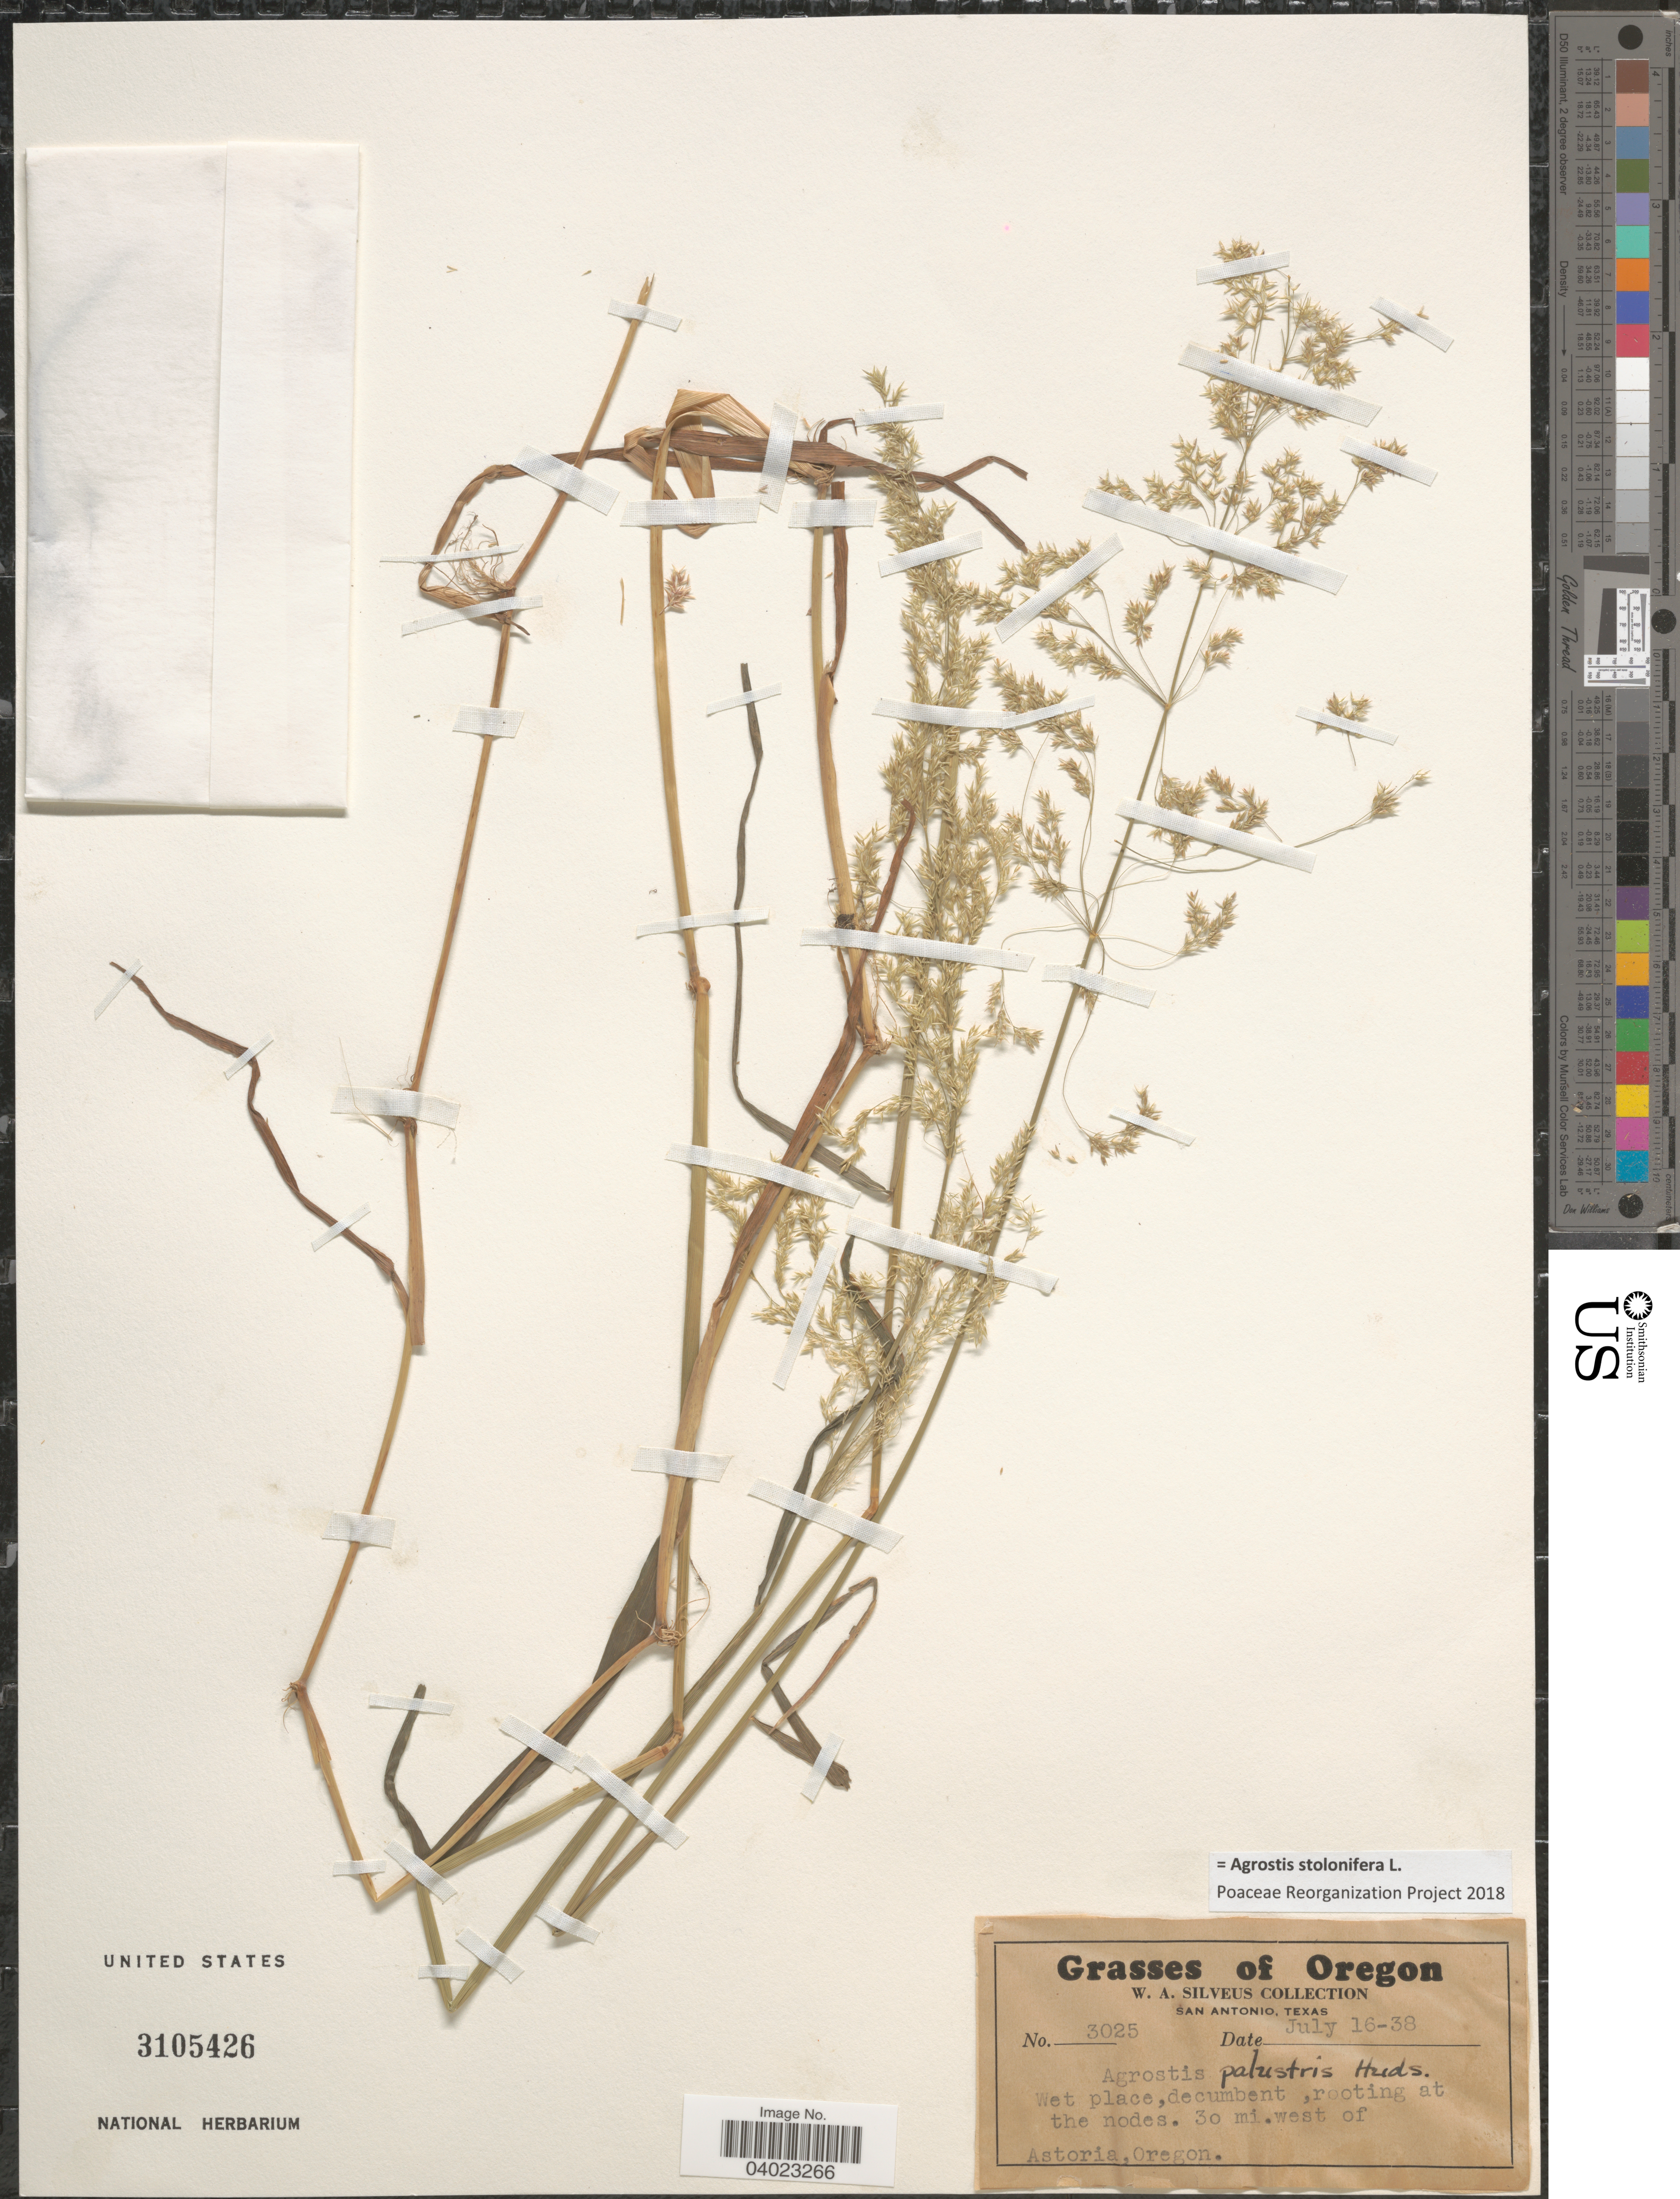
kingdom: Plantae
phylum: Tracheophyta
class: Liliopsida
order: Poales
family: Poaceae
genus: Agrostis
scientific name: Agrostis stolonifera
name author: L.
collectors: W. Silveus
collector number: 3025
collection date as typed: Transcribed d/m/y: 16/7/38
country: United States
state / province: Oregon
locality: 30 mi. west of Astoria.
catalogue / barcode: US 3105426